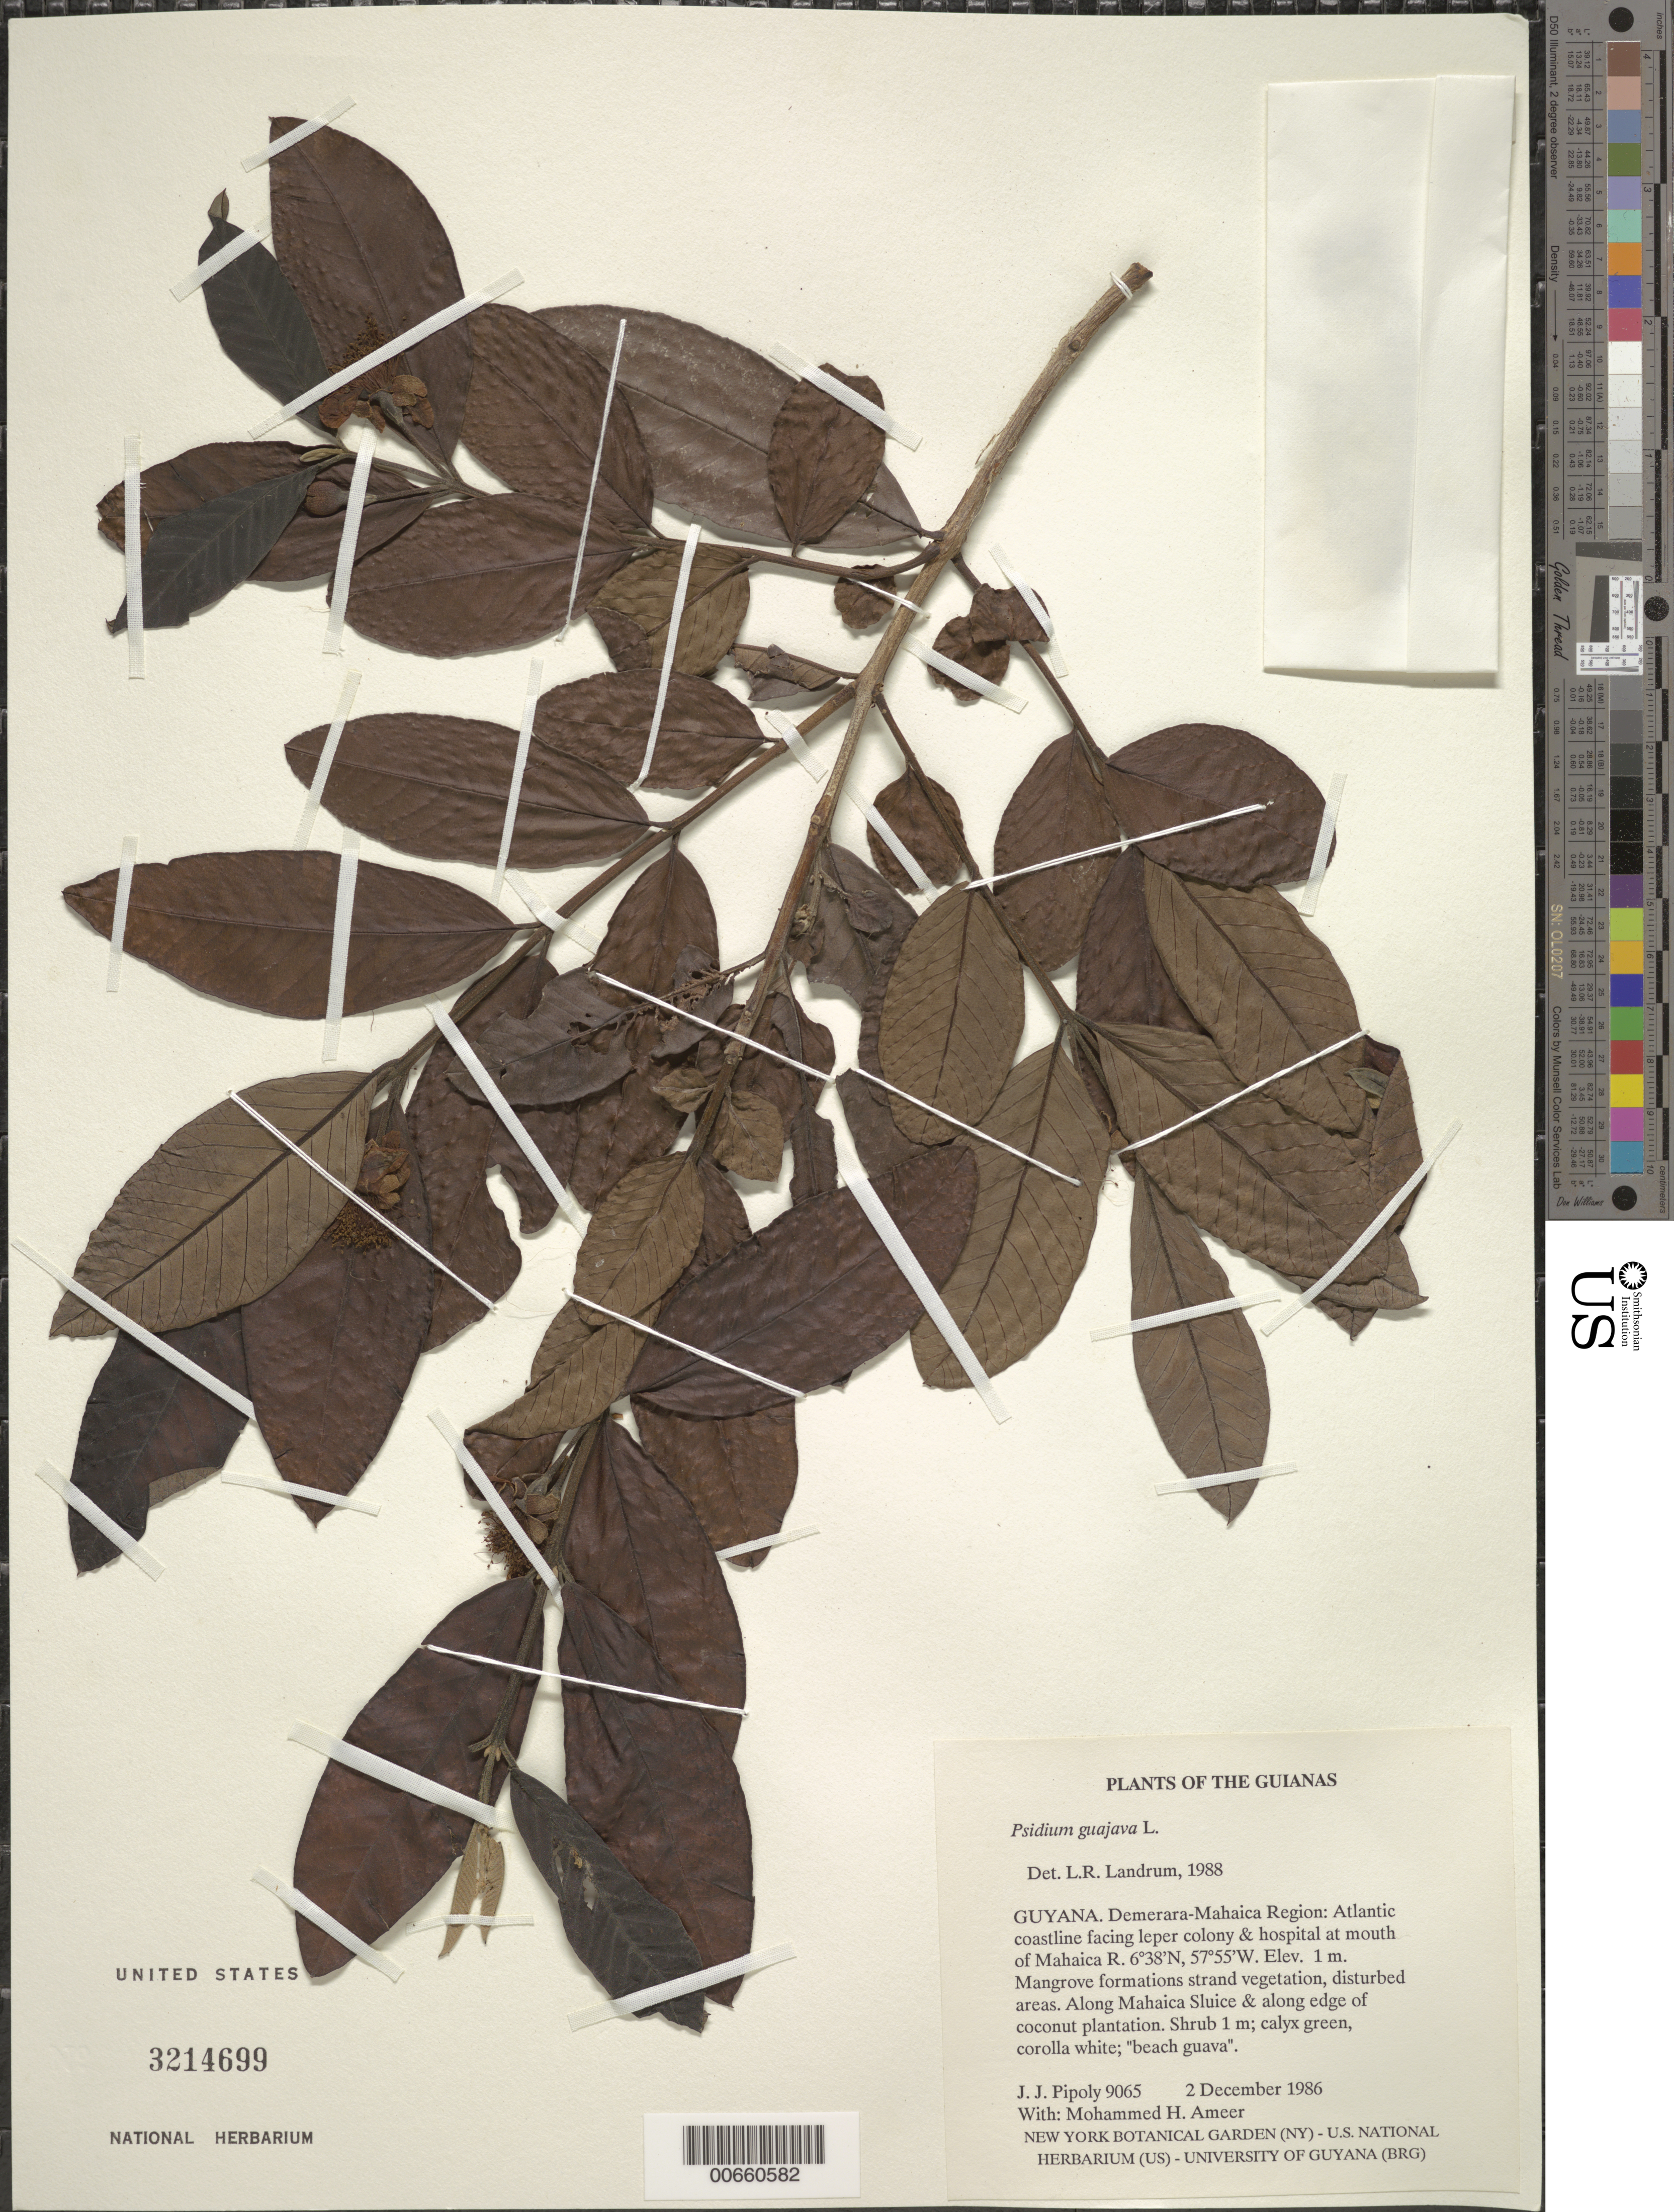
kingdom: Plantae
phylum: Tracheophyta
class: Magnoliopsida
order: Myrtales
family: Myrtaceae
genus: Psidium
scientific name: Psidium guajava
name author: L.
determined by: Landrum, L. R.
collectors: J. J. Pipoly & M. Ameer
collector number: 9065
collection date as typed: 2 December 1986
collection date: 1986-12-02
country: Guyana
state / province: Demerara-Mahaica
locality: Atlantic coastline facing leper colony & hospital at mouth of Mahaica R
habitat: Mangrove formations strand vegetation, disturbed areas. Along Mahaica Sluice & along edge of coconut plantation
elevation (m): -6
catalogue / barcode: US 3214699